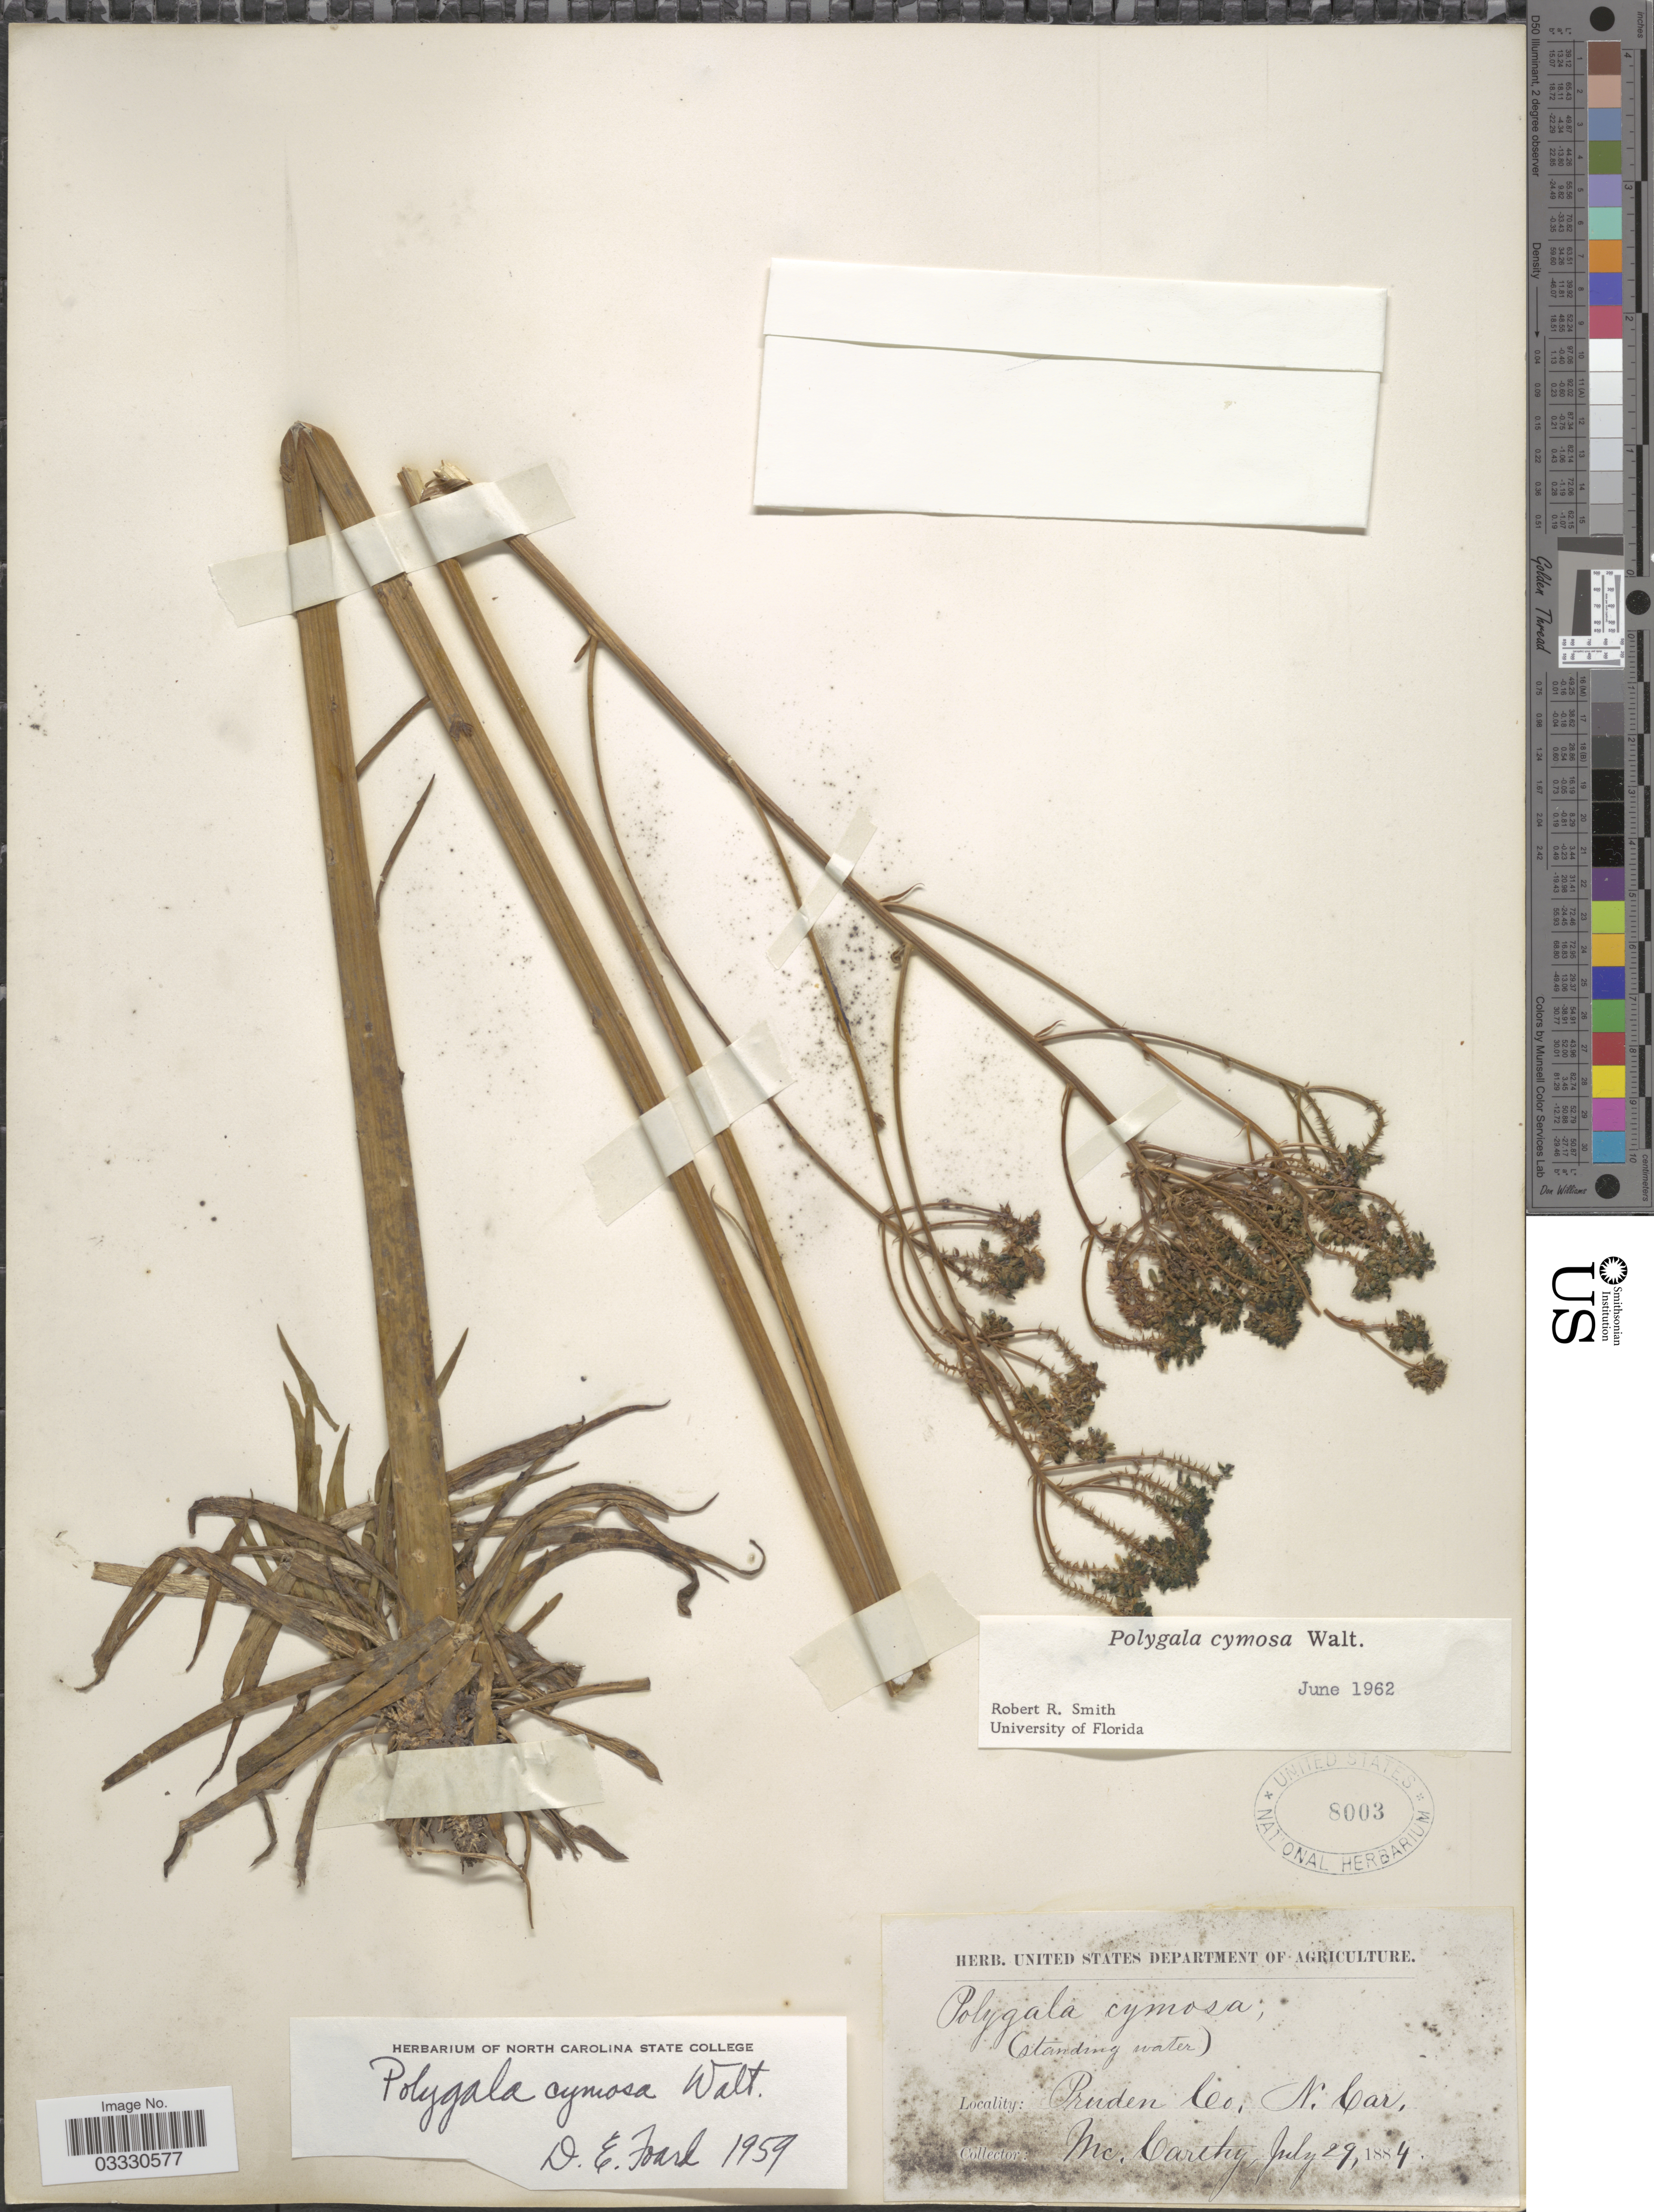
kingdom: Plantae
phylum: Tracheophyta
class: Magnoliopsida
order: Fabales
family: Polygalaceae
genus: Polygala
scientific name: Polygala cymosa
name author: Walter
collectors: -- McCarthy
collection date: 1884-07-29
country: United States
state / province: North Carolina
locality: Pruden Co.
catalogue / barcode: US 8003